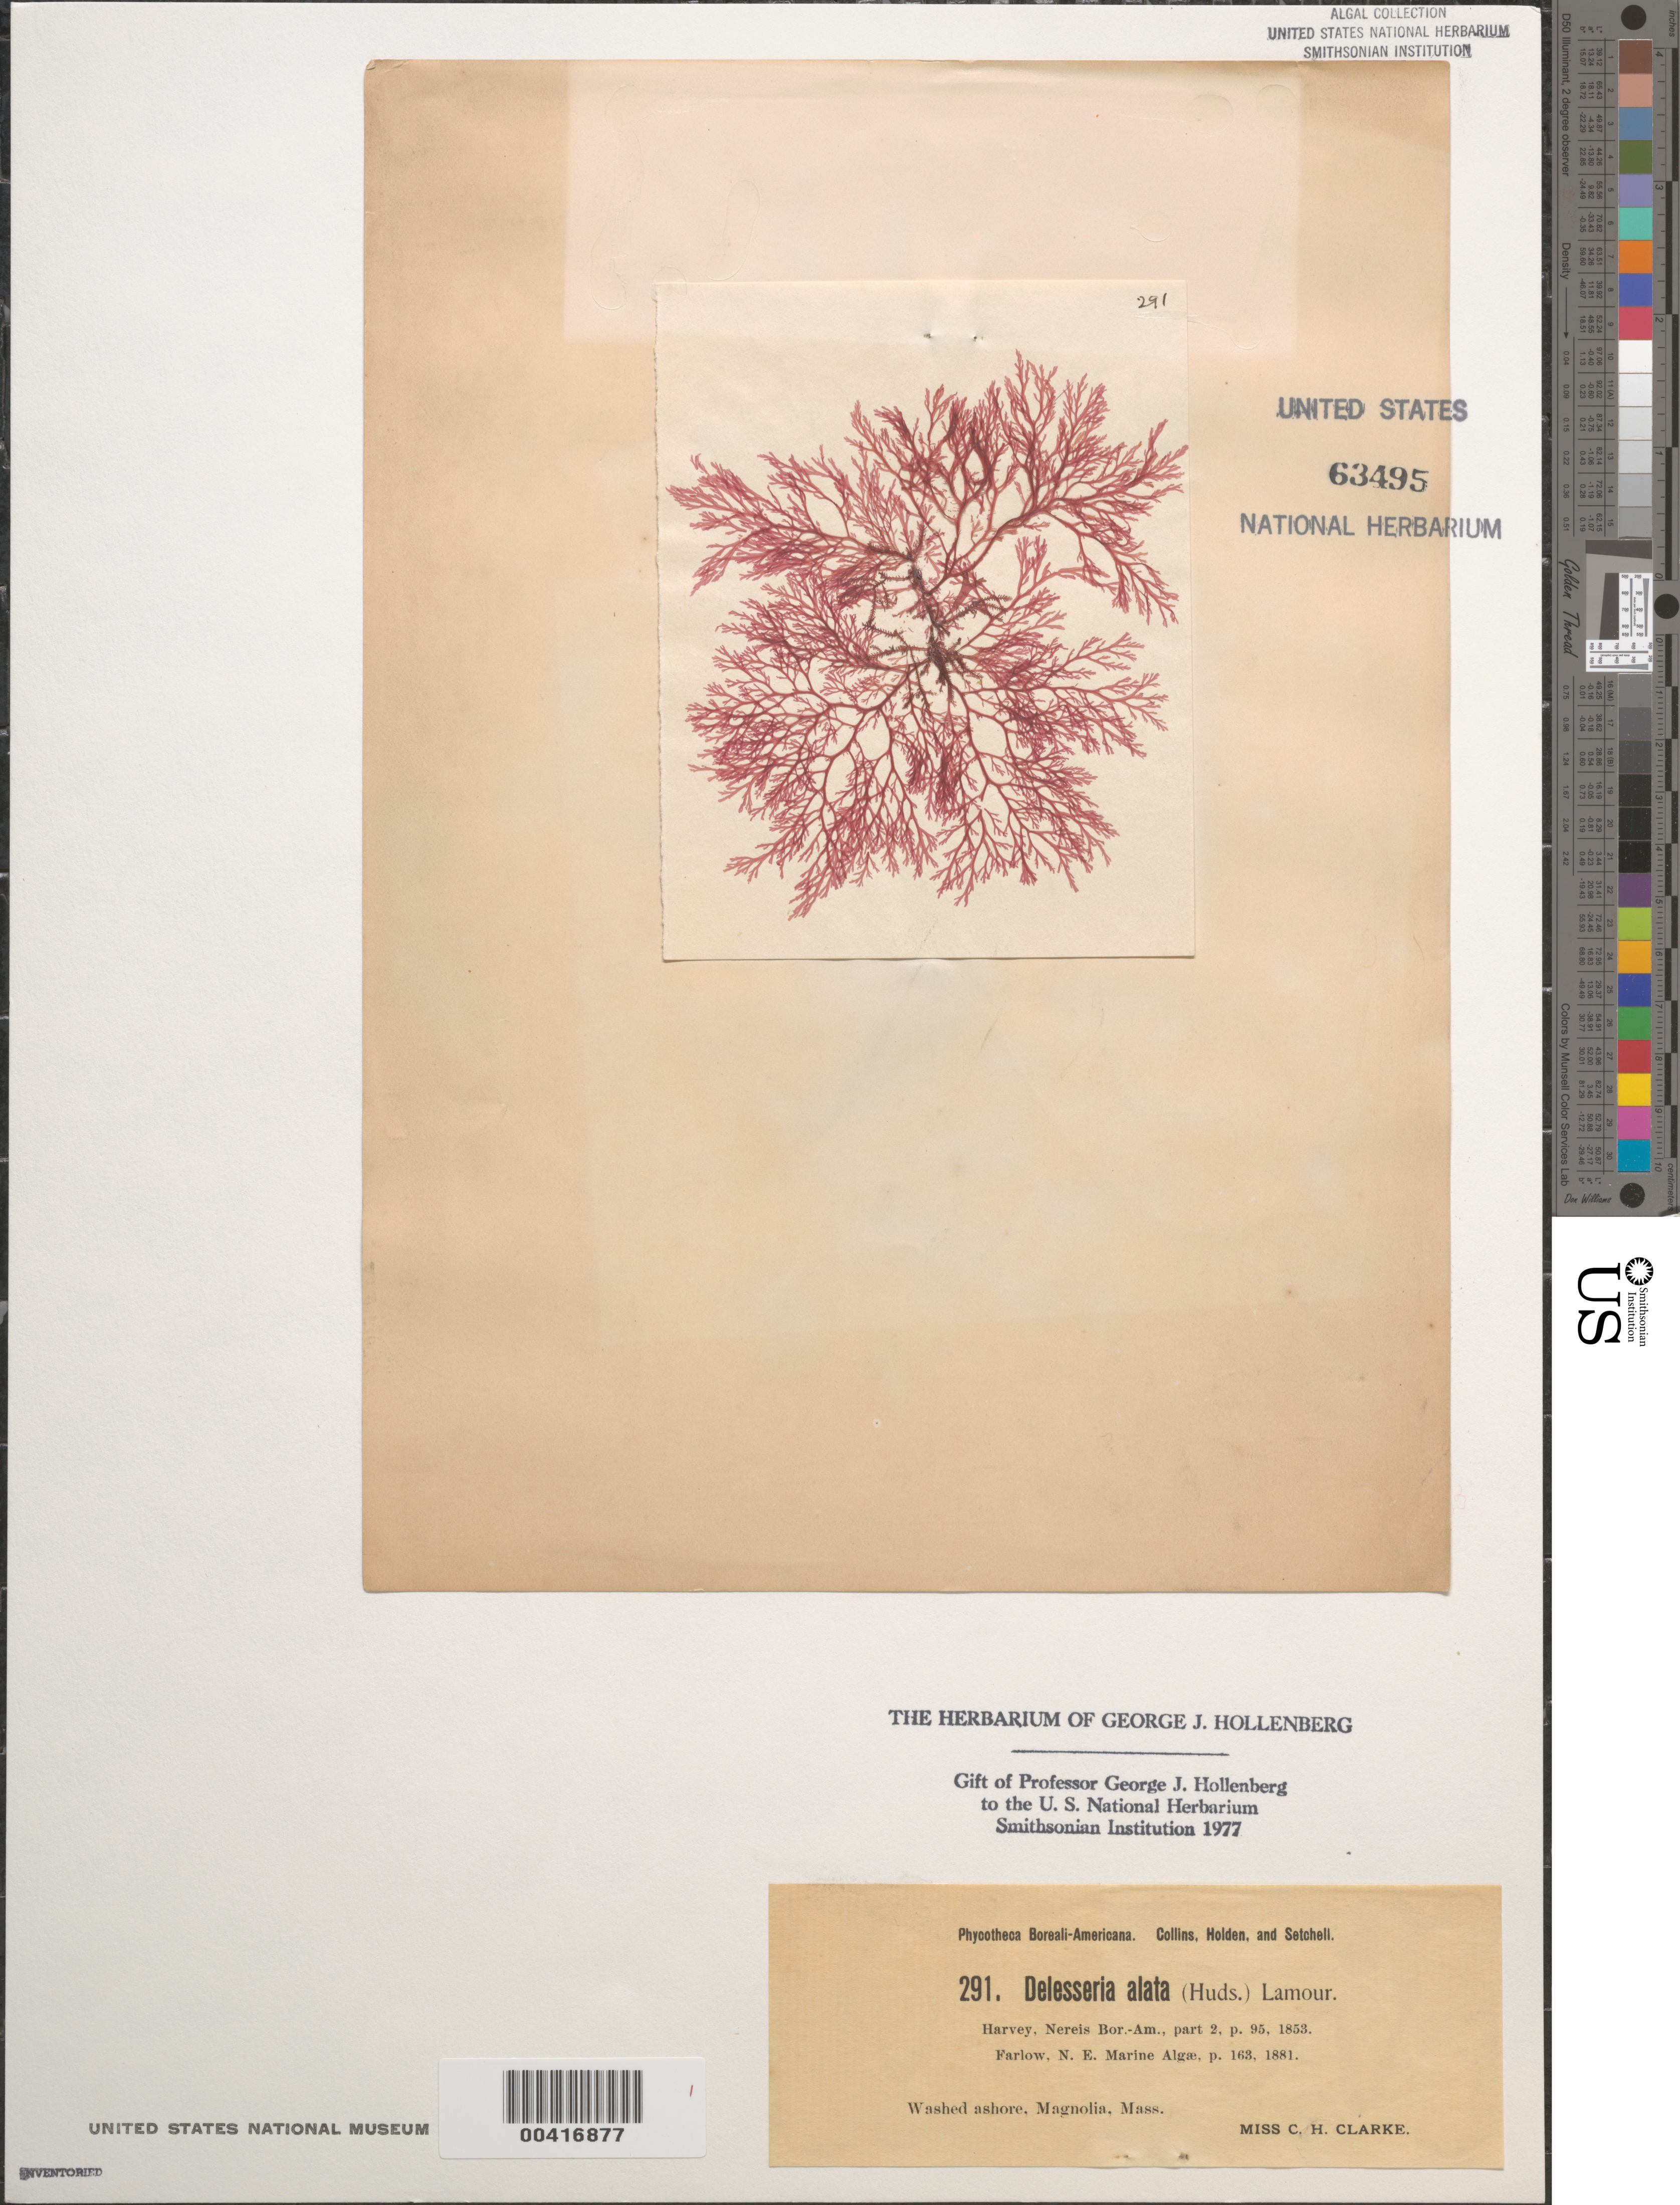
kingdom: Plantae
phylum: Rhodophyta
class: Florideophyceae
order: Ceramiales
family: Delesseriaceae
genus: Membranoptera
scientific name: Membranoptera alata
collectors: C. H. Clarke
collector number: PB-A 291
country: United States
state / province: Massachusetts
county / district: Essex County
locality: Magnolia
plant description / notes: Collins, Holden & Setchell, Phycotheca Boreali-Americana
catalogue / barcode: US 63495